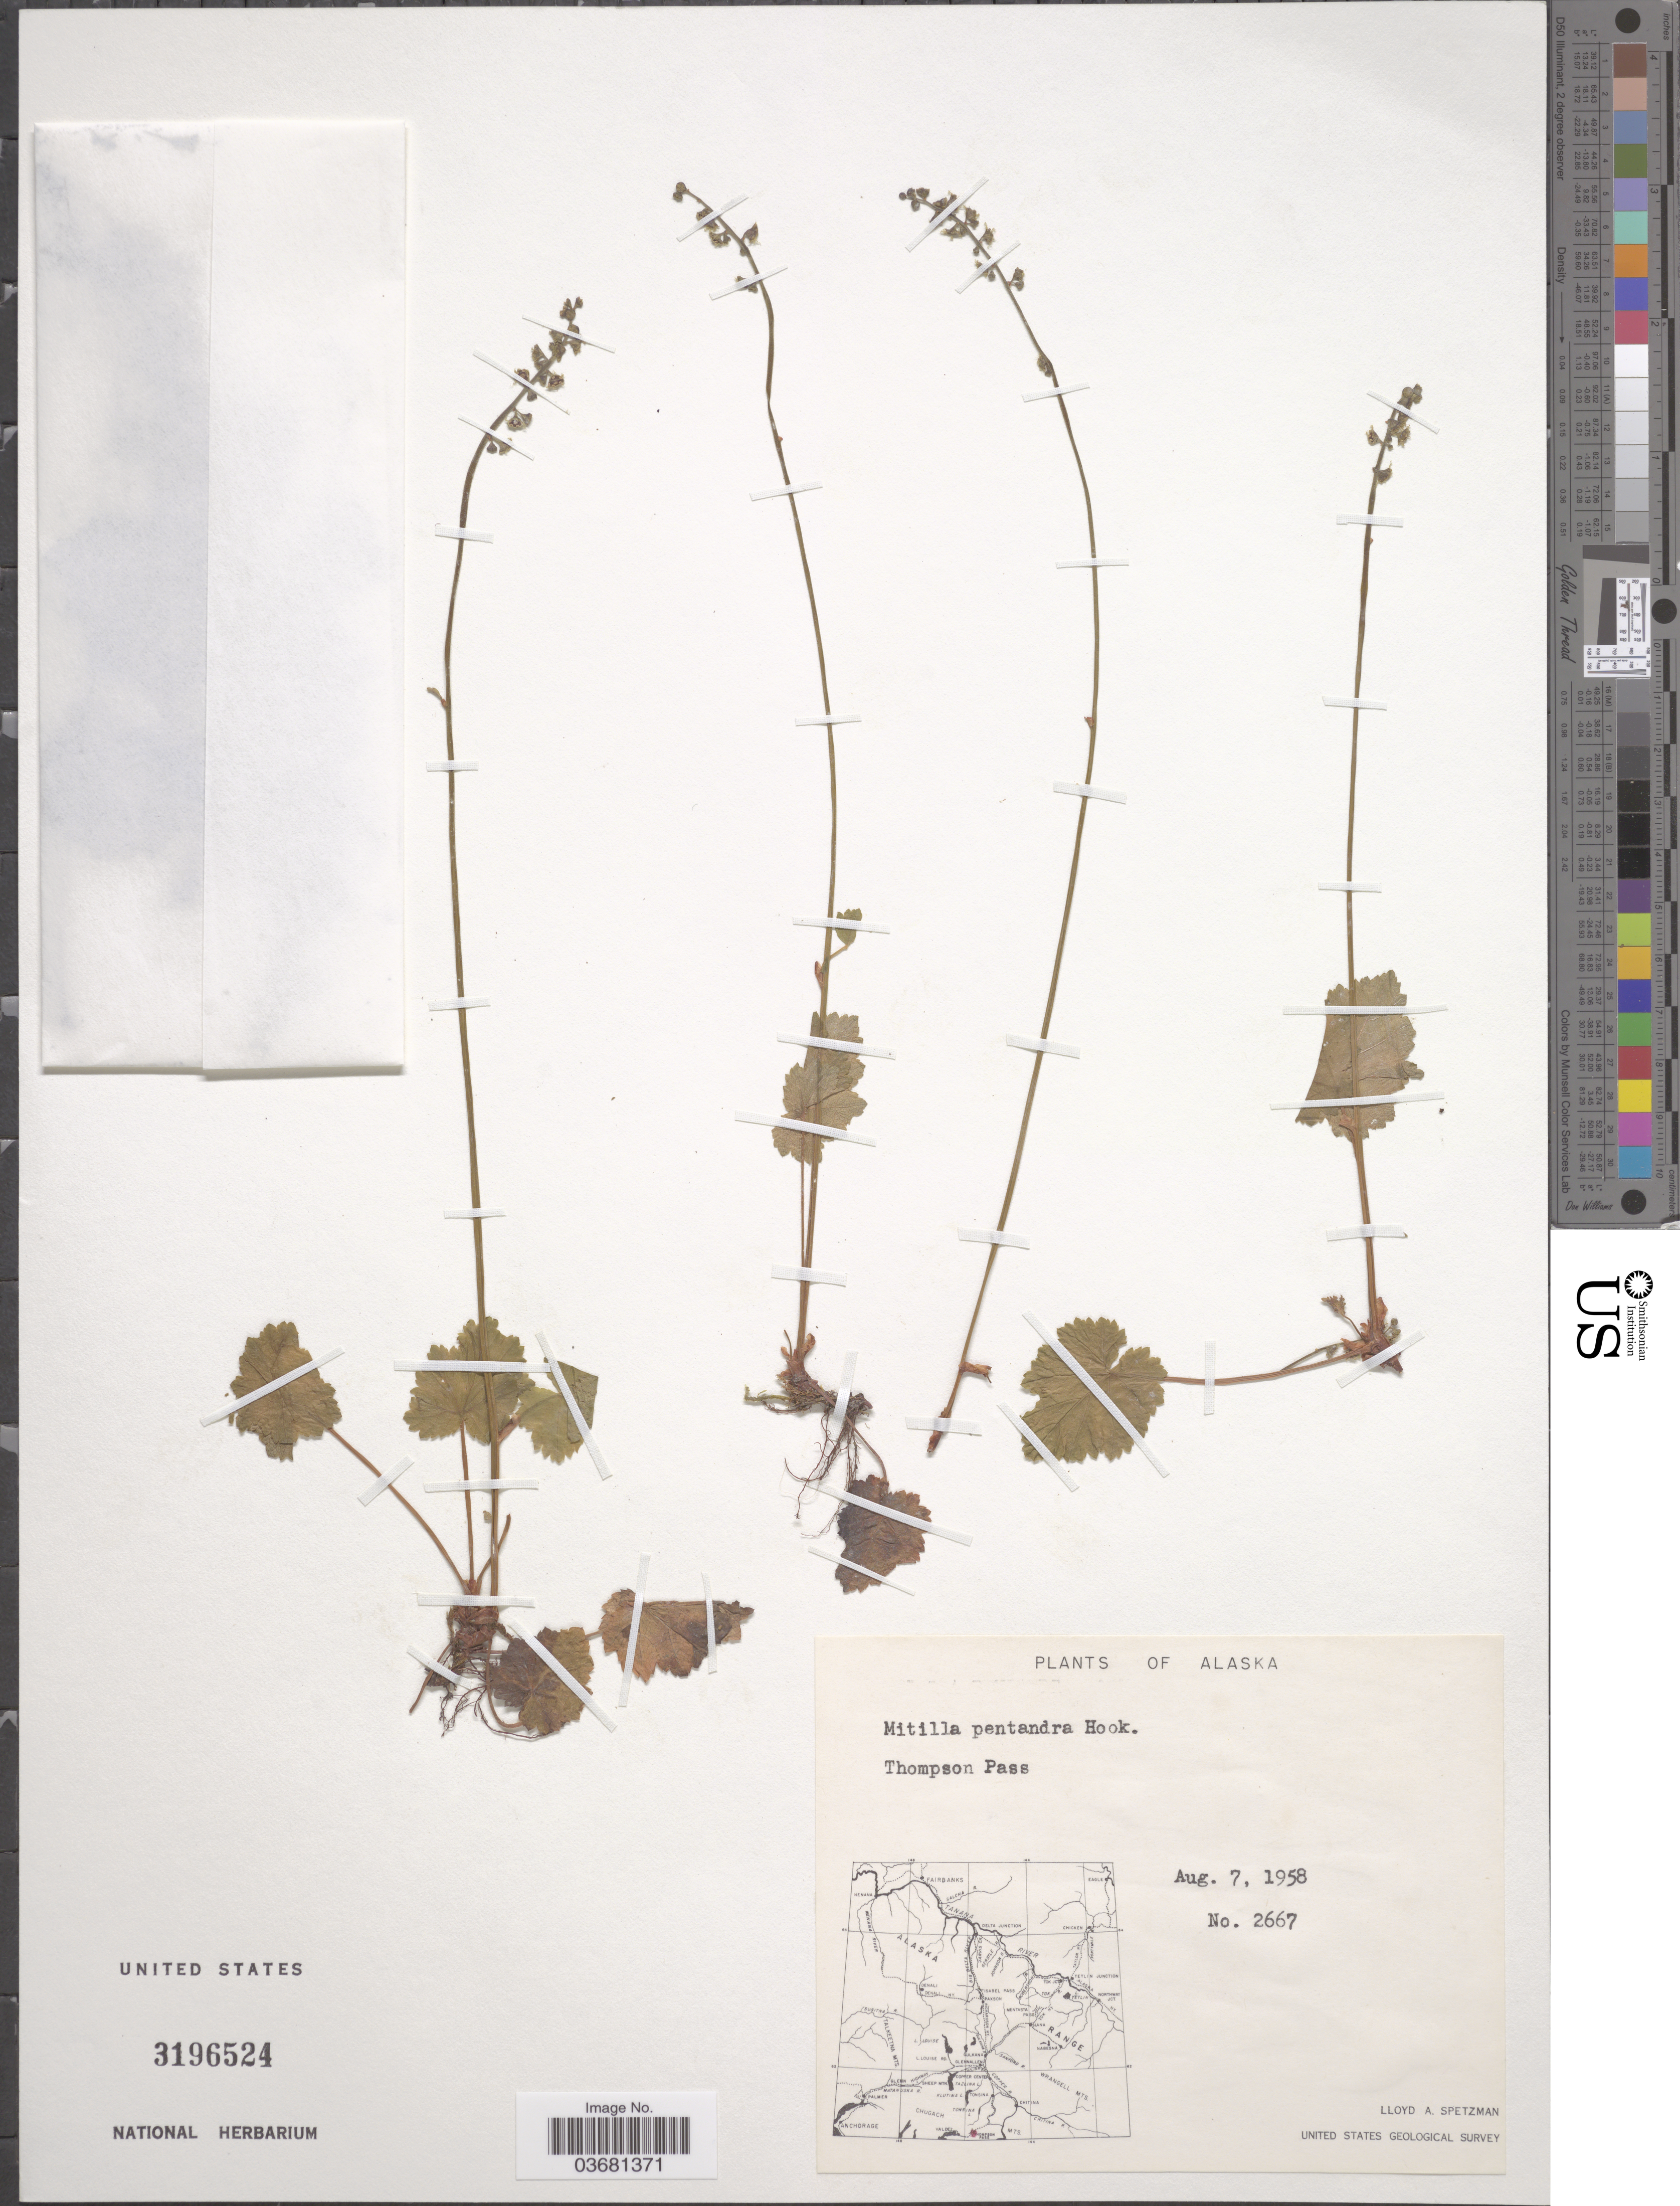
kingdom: Plantae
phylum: Tracheophyta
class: Magnoliopsida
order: Saxifragales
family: Saxifragaceae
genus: Mitella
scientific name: Mitella pentandra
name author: Hook.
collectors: L. Spetzman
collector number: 2667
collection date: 1958-08-07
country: United States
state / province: Alaska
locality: Thompson Pass.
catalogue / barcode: US 3196524